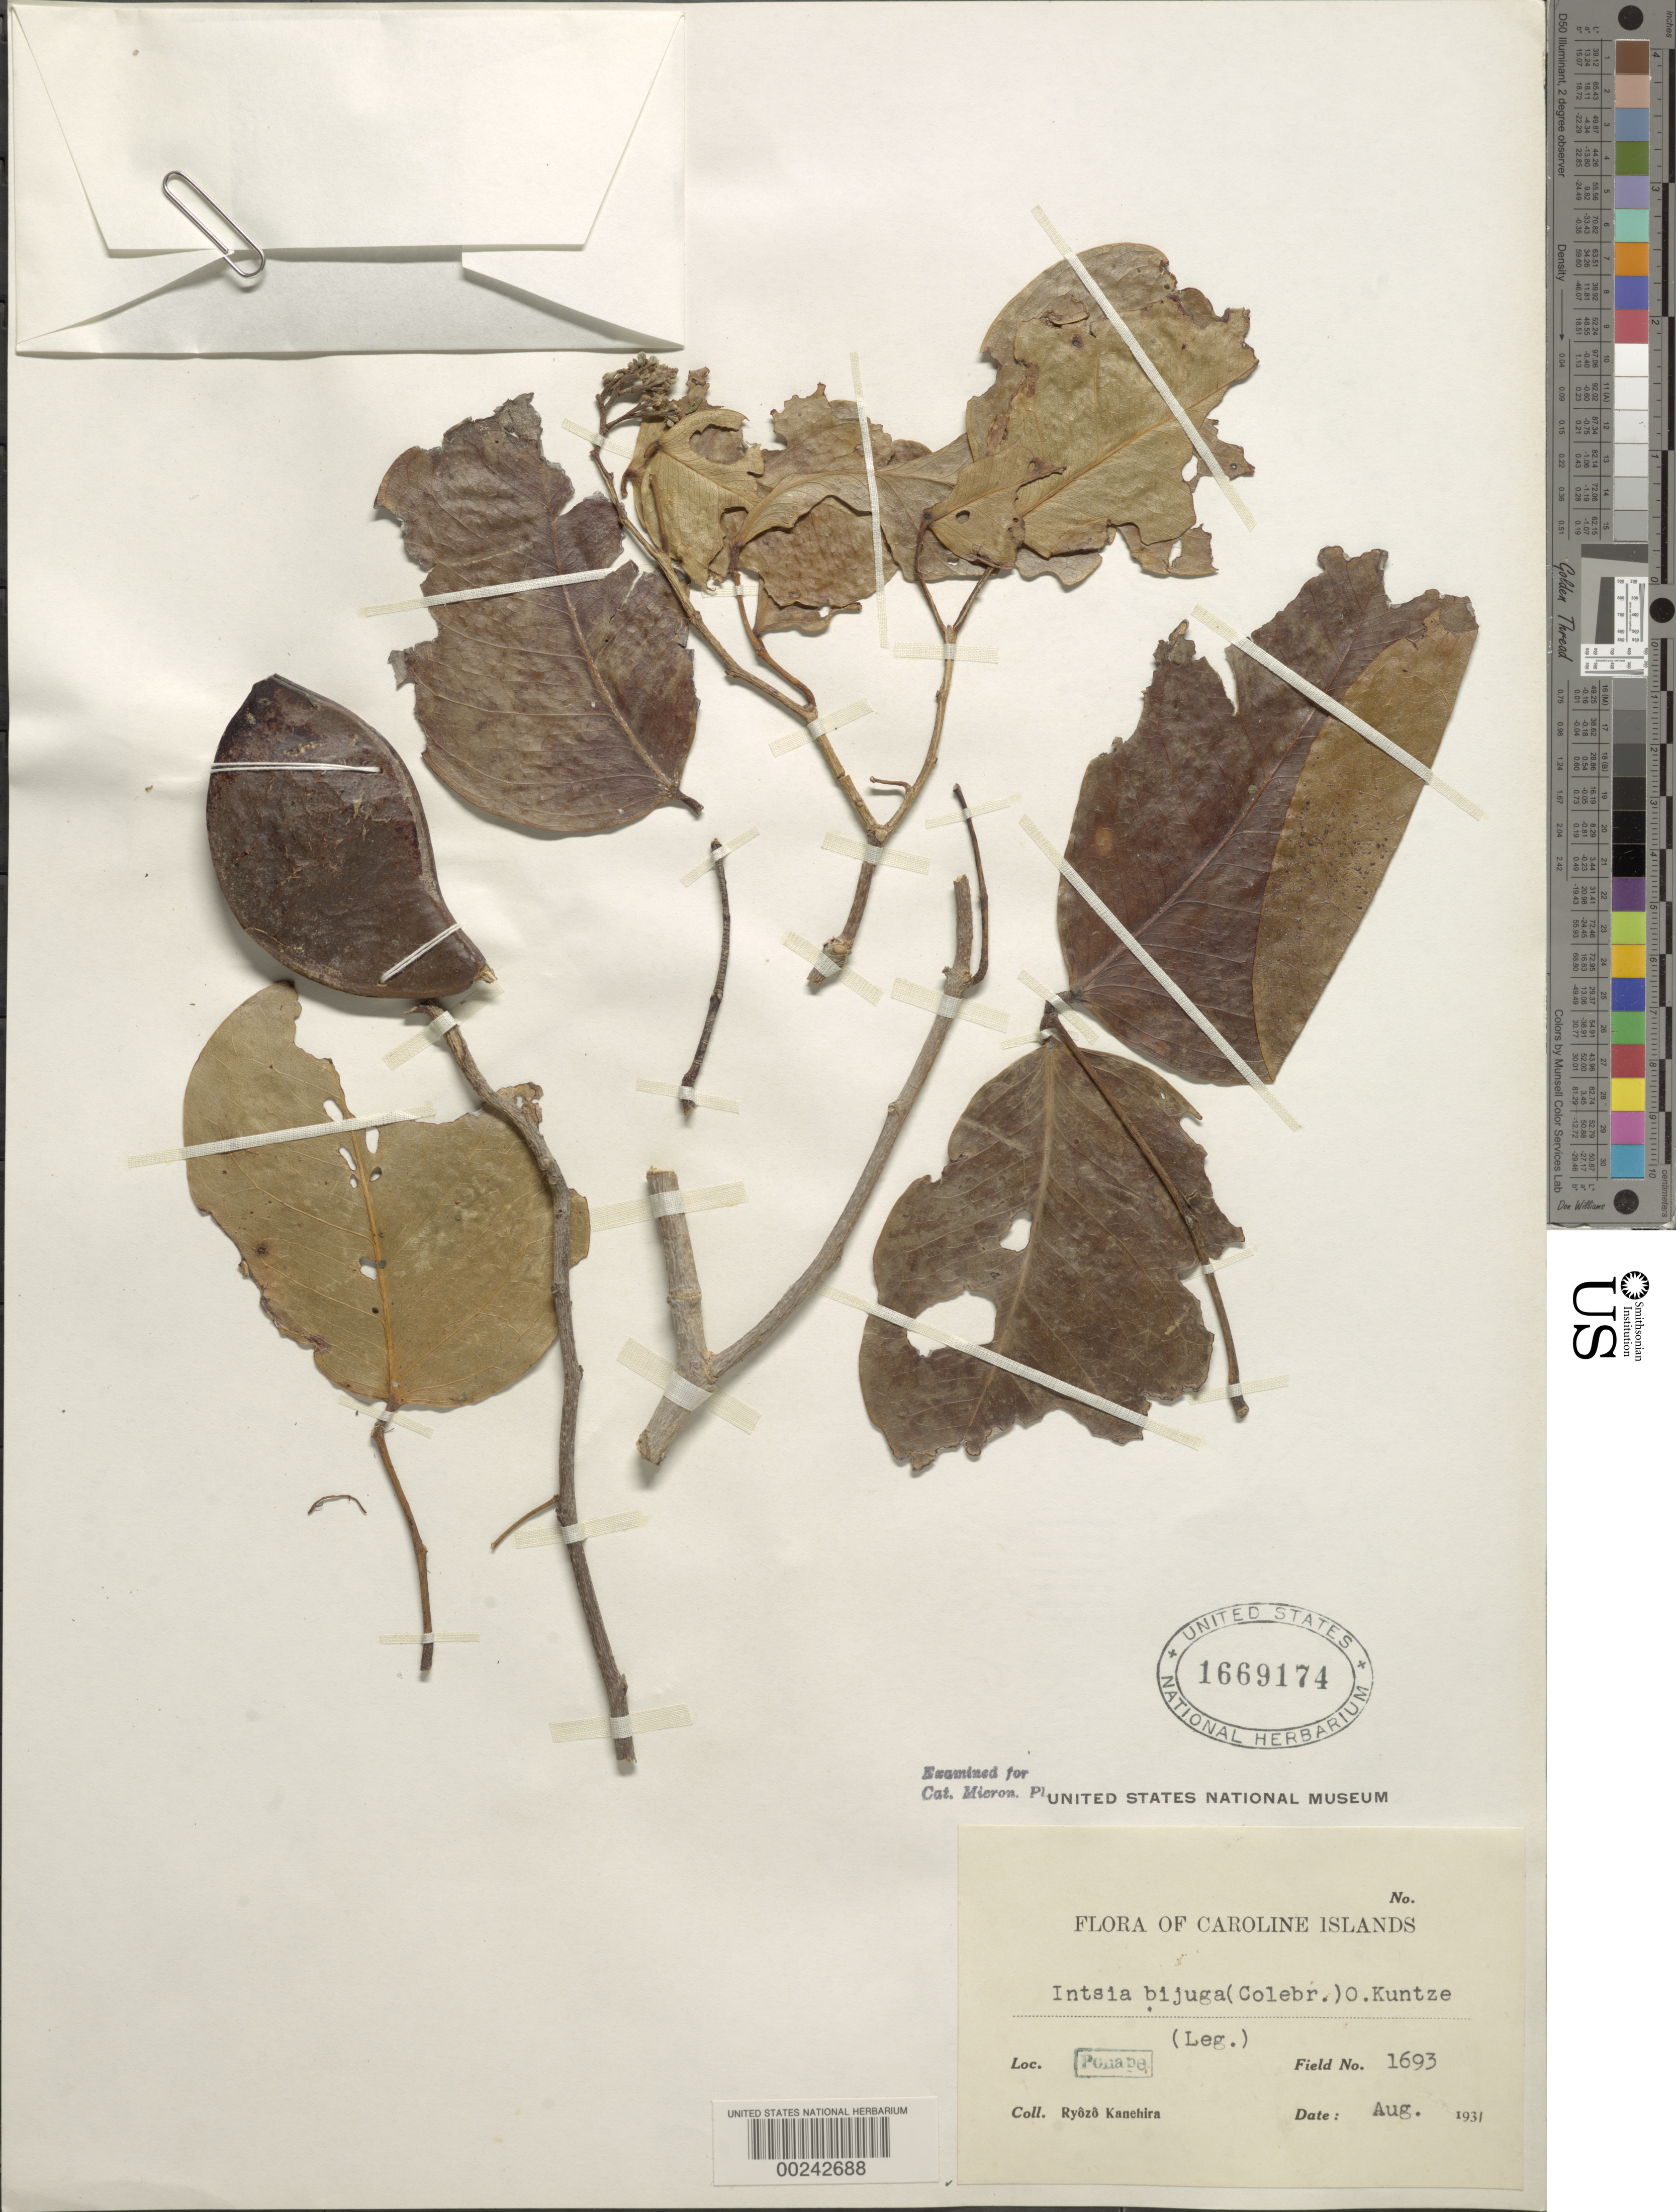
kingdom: Plantae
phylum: Tracheophyta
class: Magnoliopsida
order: Fabales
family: Fabaceae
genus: Intsia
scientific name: Intsia bijuga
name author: (Colebr.) Kuntze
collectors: R. Kanehira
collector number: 1693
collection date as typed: Aug 1931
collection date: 1931-08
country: Micronesia, Federated States of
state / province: Pohnpei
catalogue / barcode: US 1669174